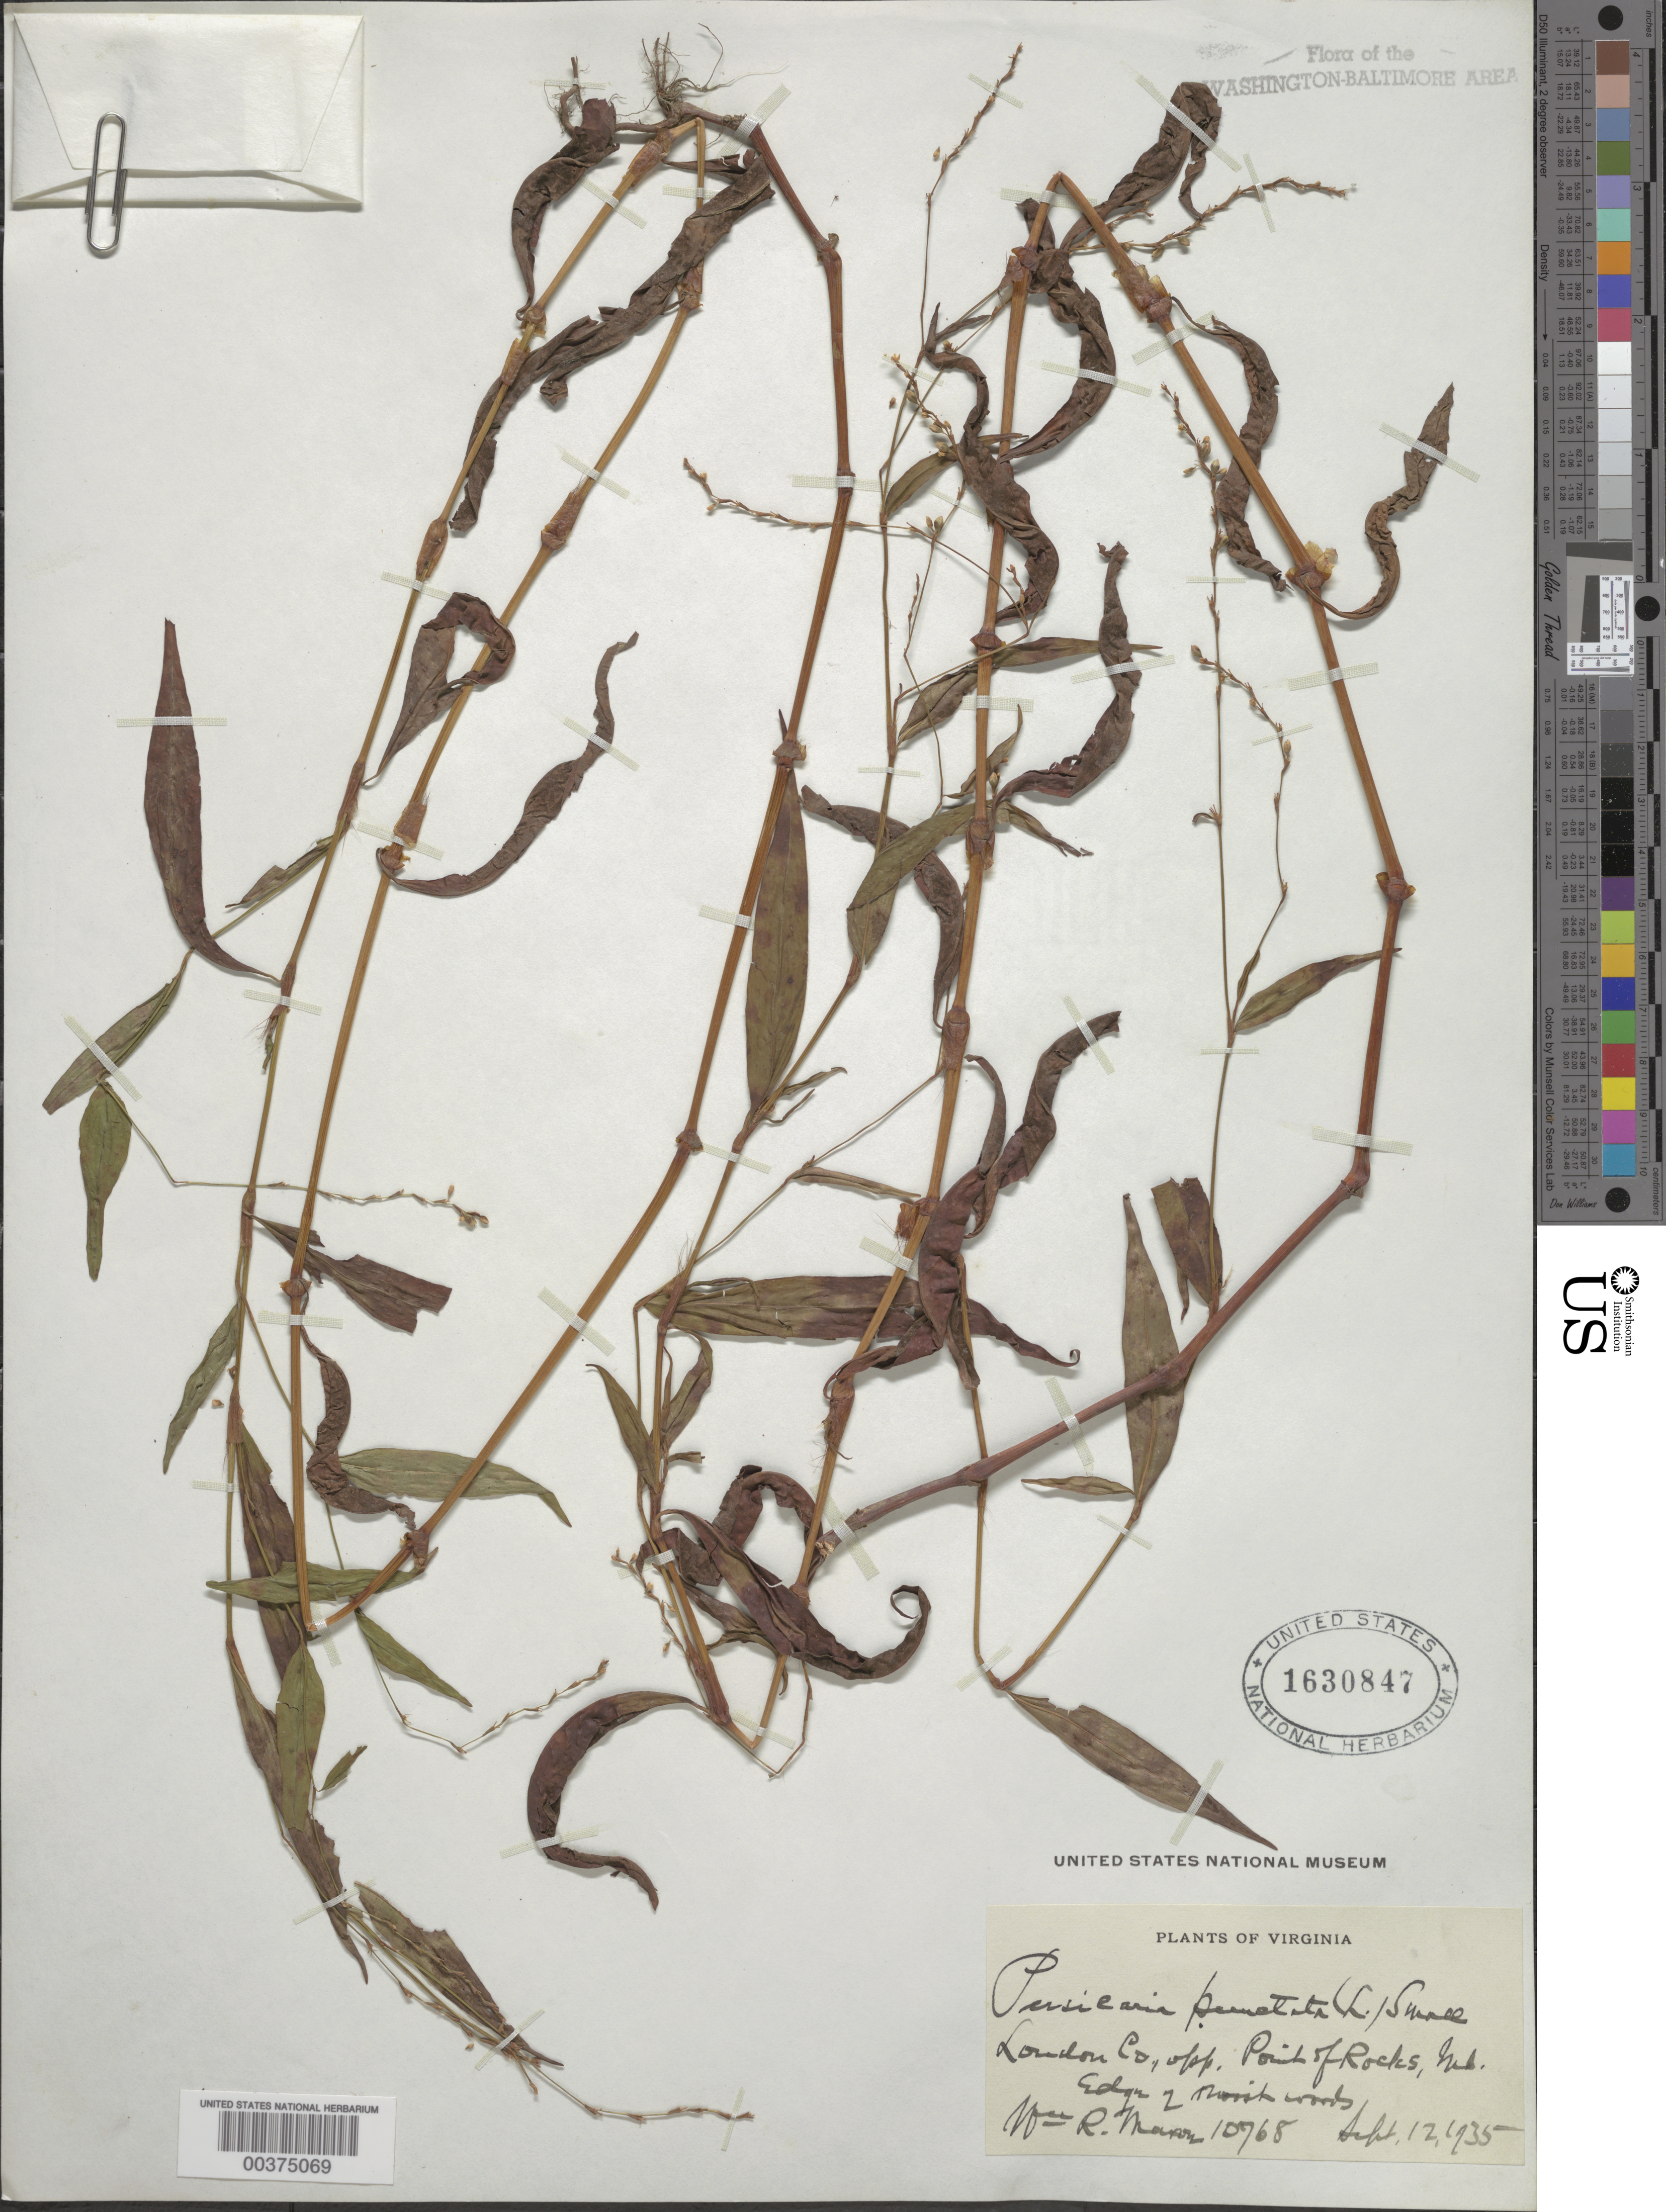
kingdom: Plantae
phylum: Tracheophyta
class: Magnoliopsida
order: Caryophyllales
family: Polygonaceae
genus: Persicaria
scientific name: Persicaria punctata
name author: (Elliott) Small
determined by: Atha, D. E.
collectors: W. R. Maxon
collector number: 10768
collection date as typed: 17 Sep 1935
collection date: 1935-09-17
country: United States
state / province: Virginia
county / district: Loudoun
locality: Opposite Point of Rocks C. and O. Canal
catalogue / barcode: US 1630847